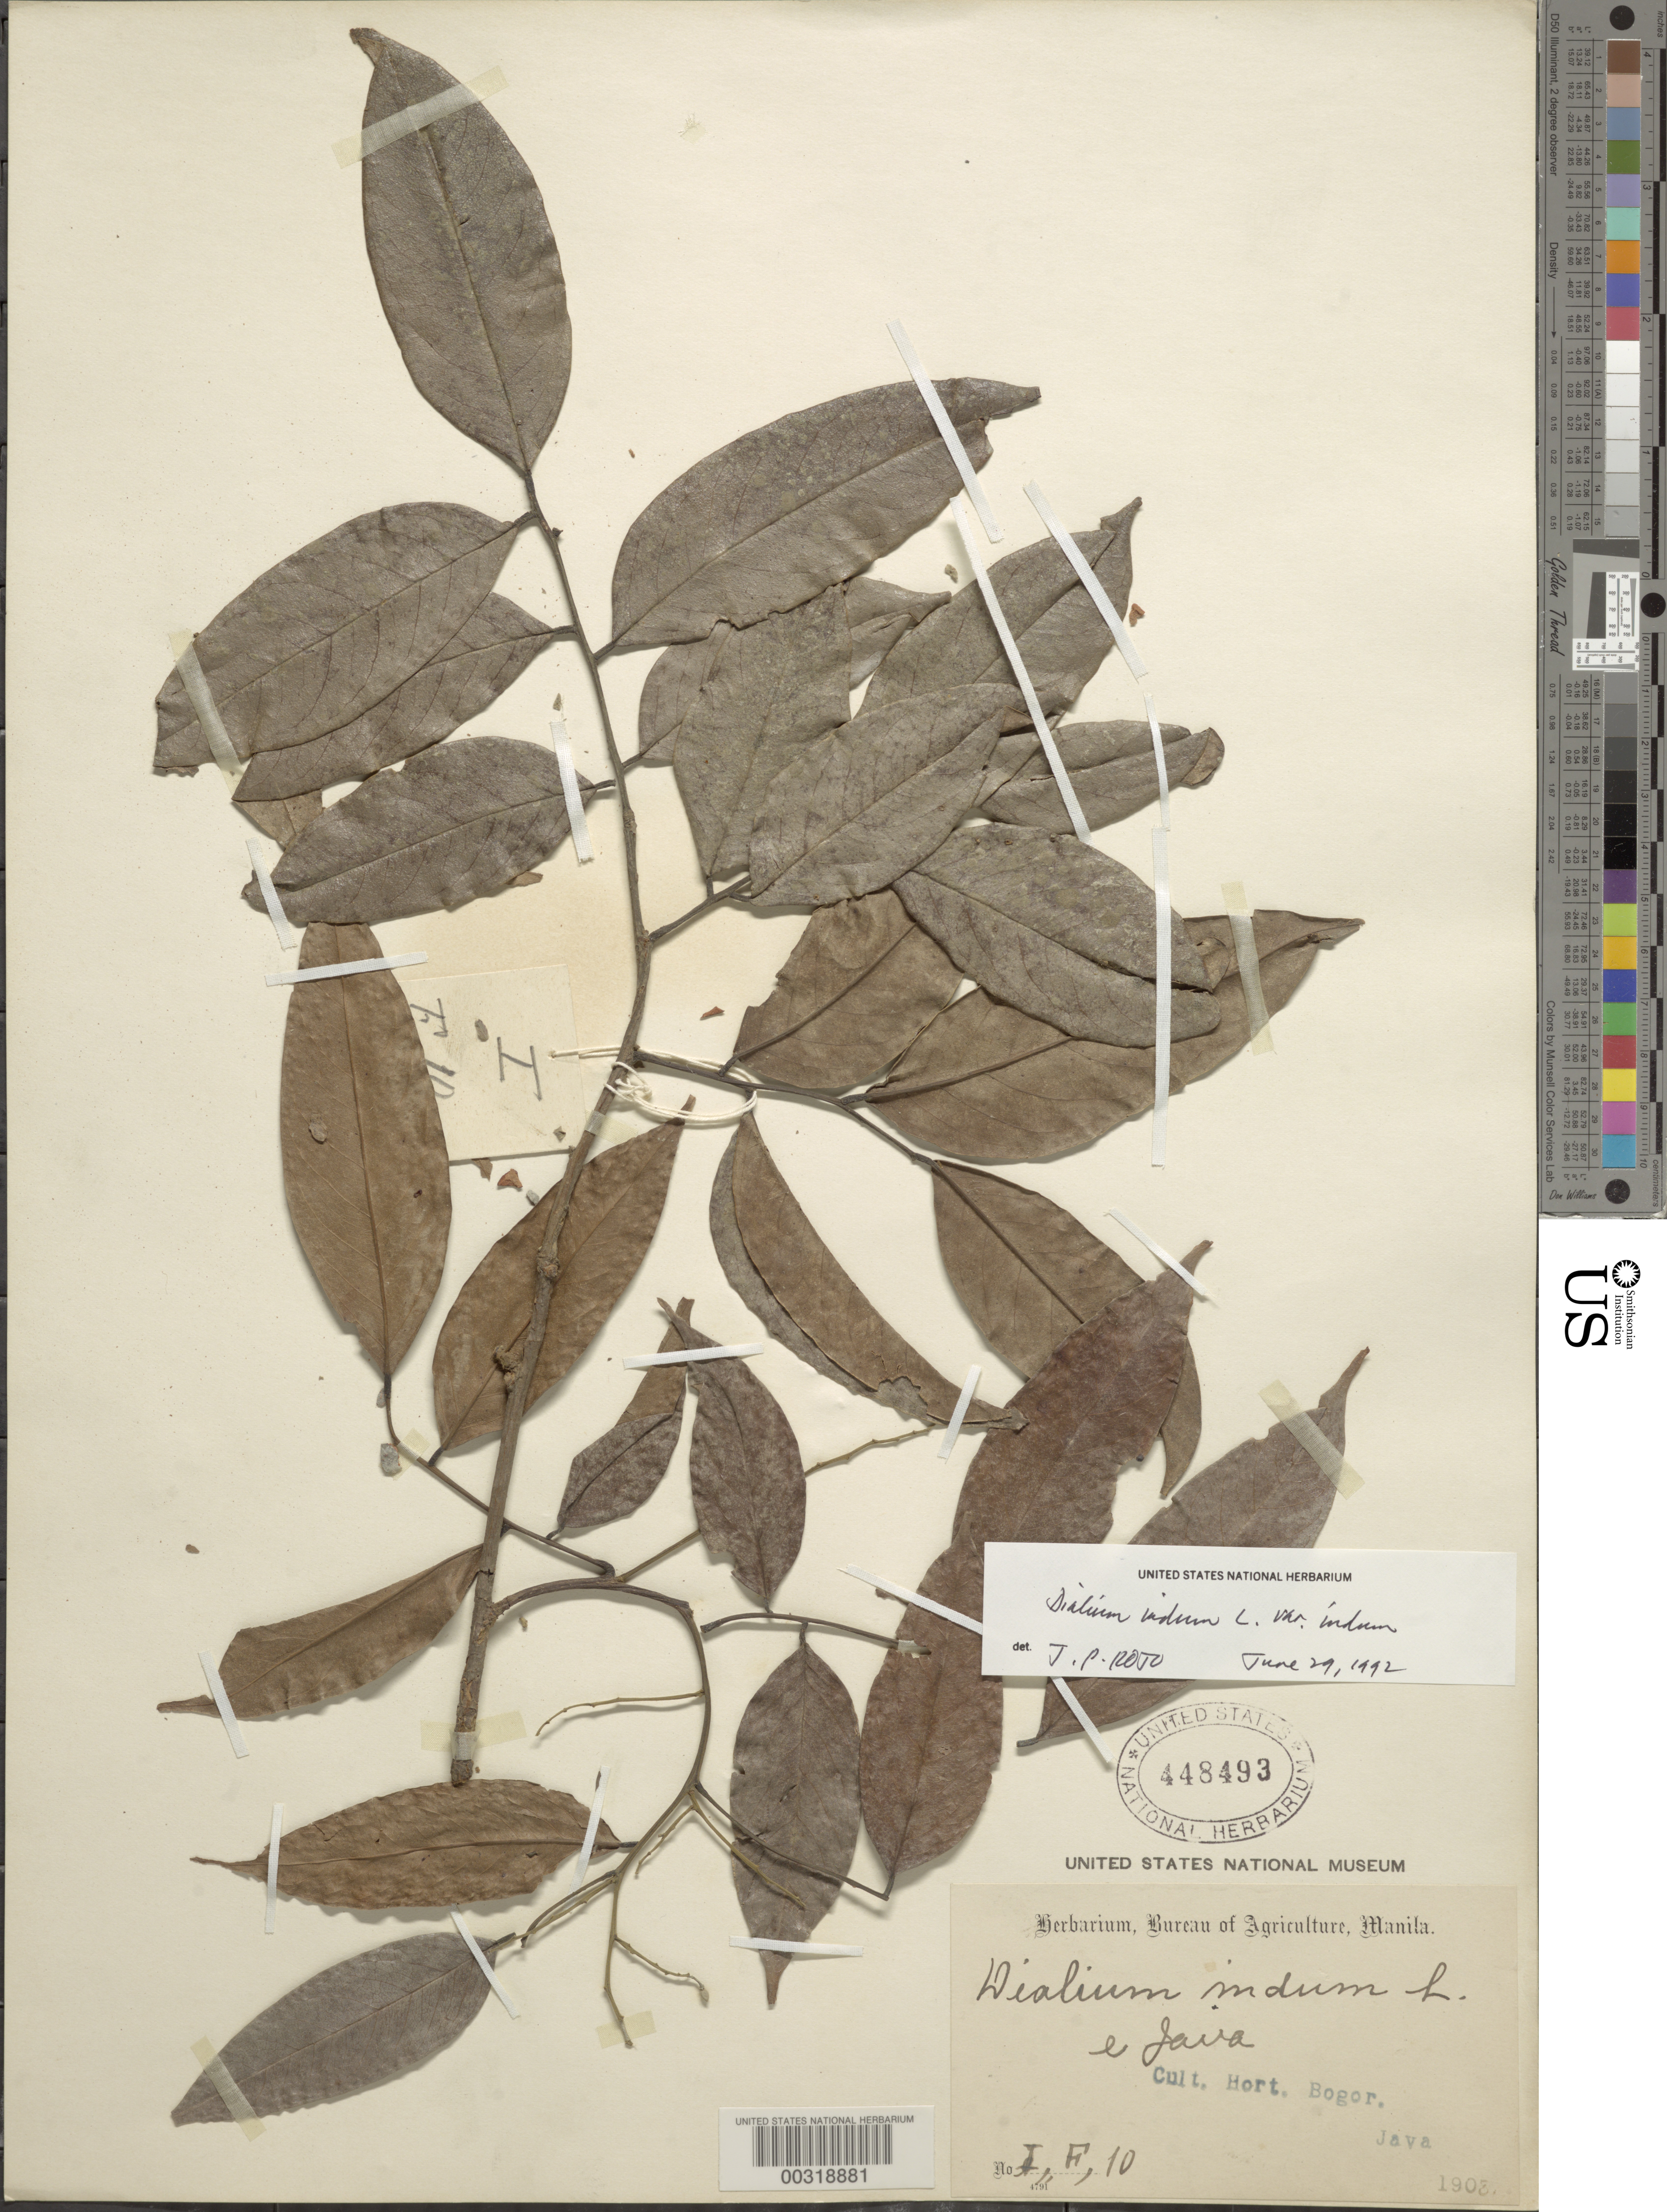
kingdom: Plantae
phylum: Tracheophyta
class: Magnoliopsida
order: Fabales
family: Fabaceae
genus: Dialium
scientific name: Dialium indum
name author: L.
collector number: I,f,10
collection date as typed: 1903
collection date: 1903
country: Indonesia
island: Java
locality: Hort. bogor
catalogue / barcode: US 448493